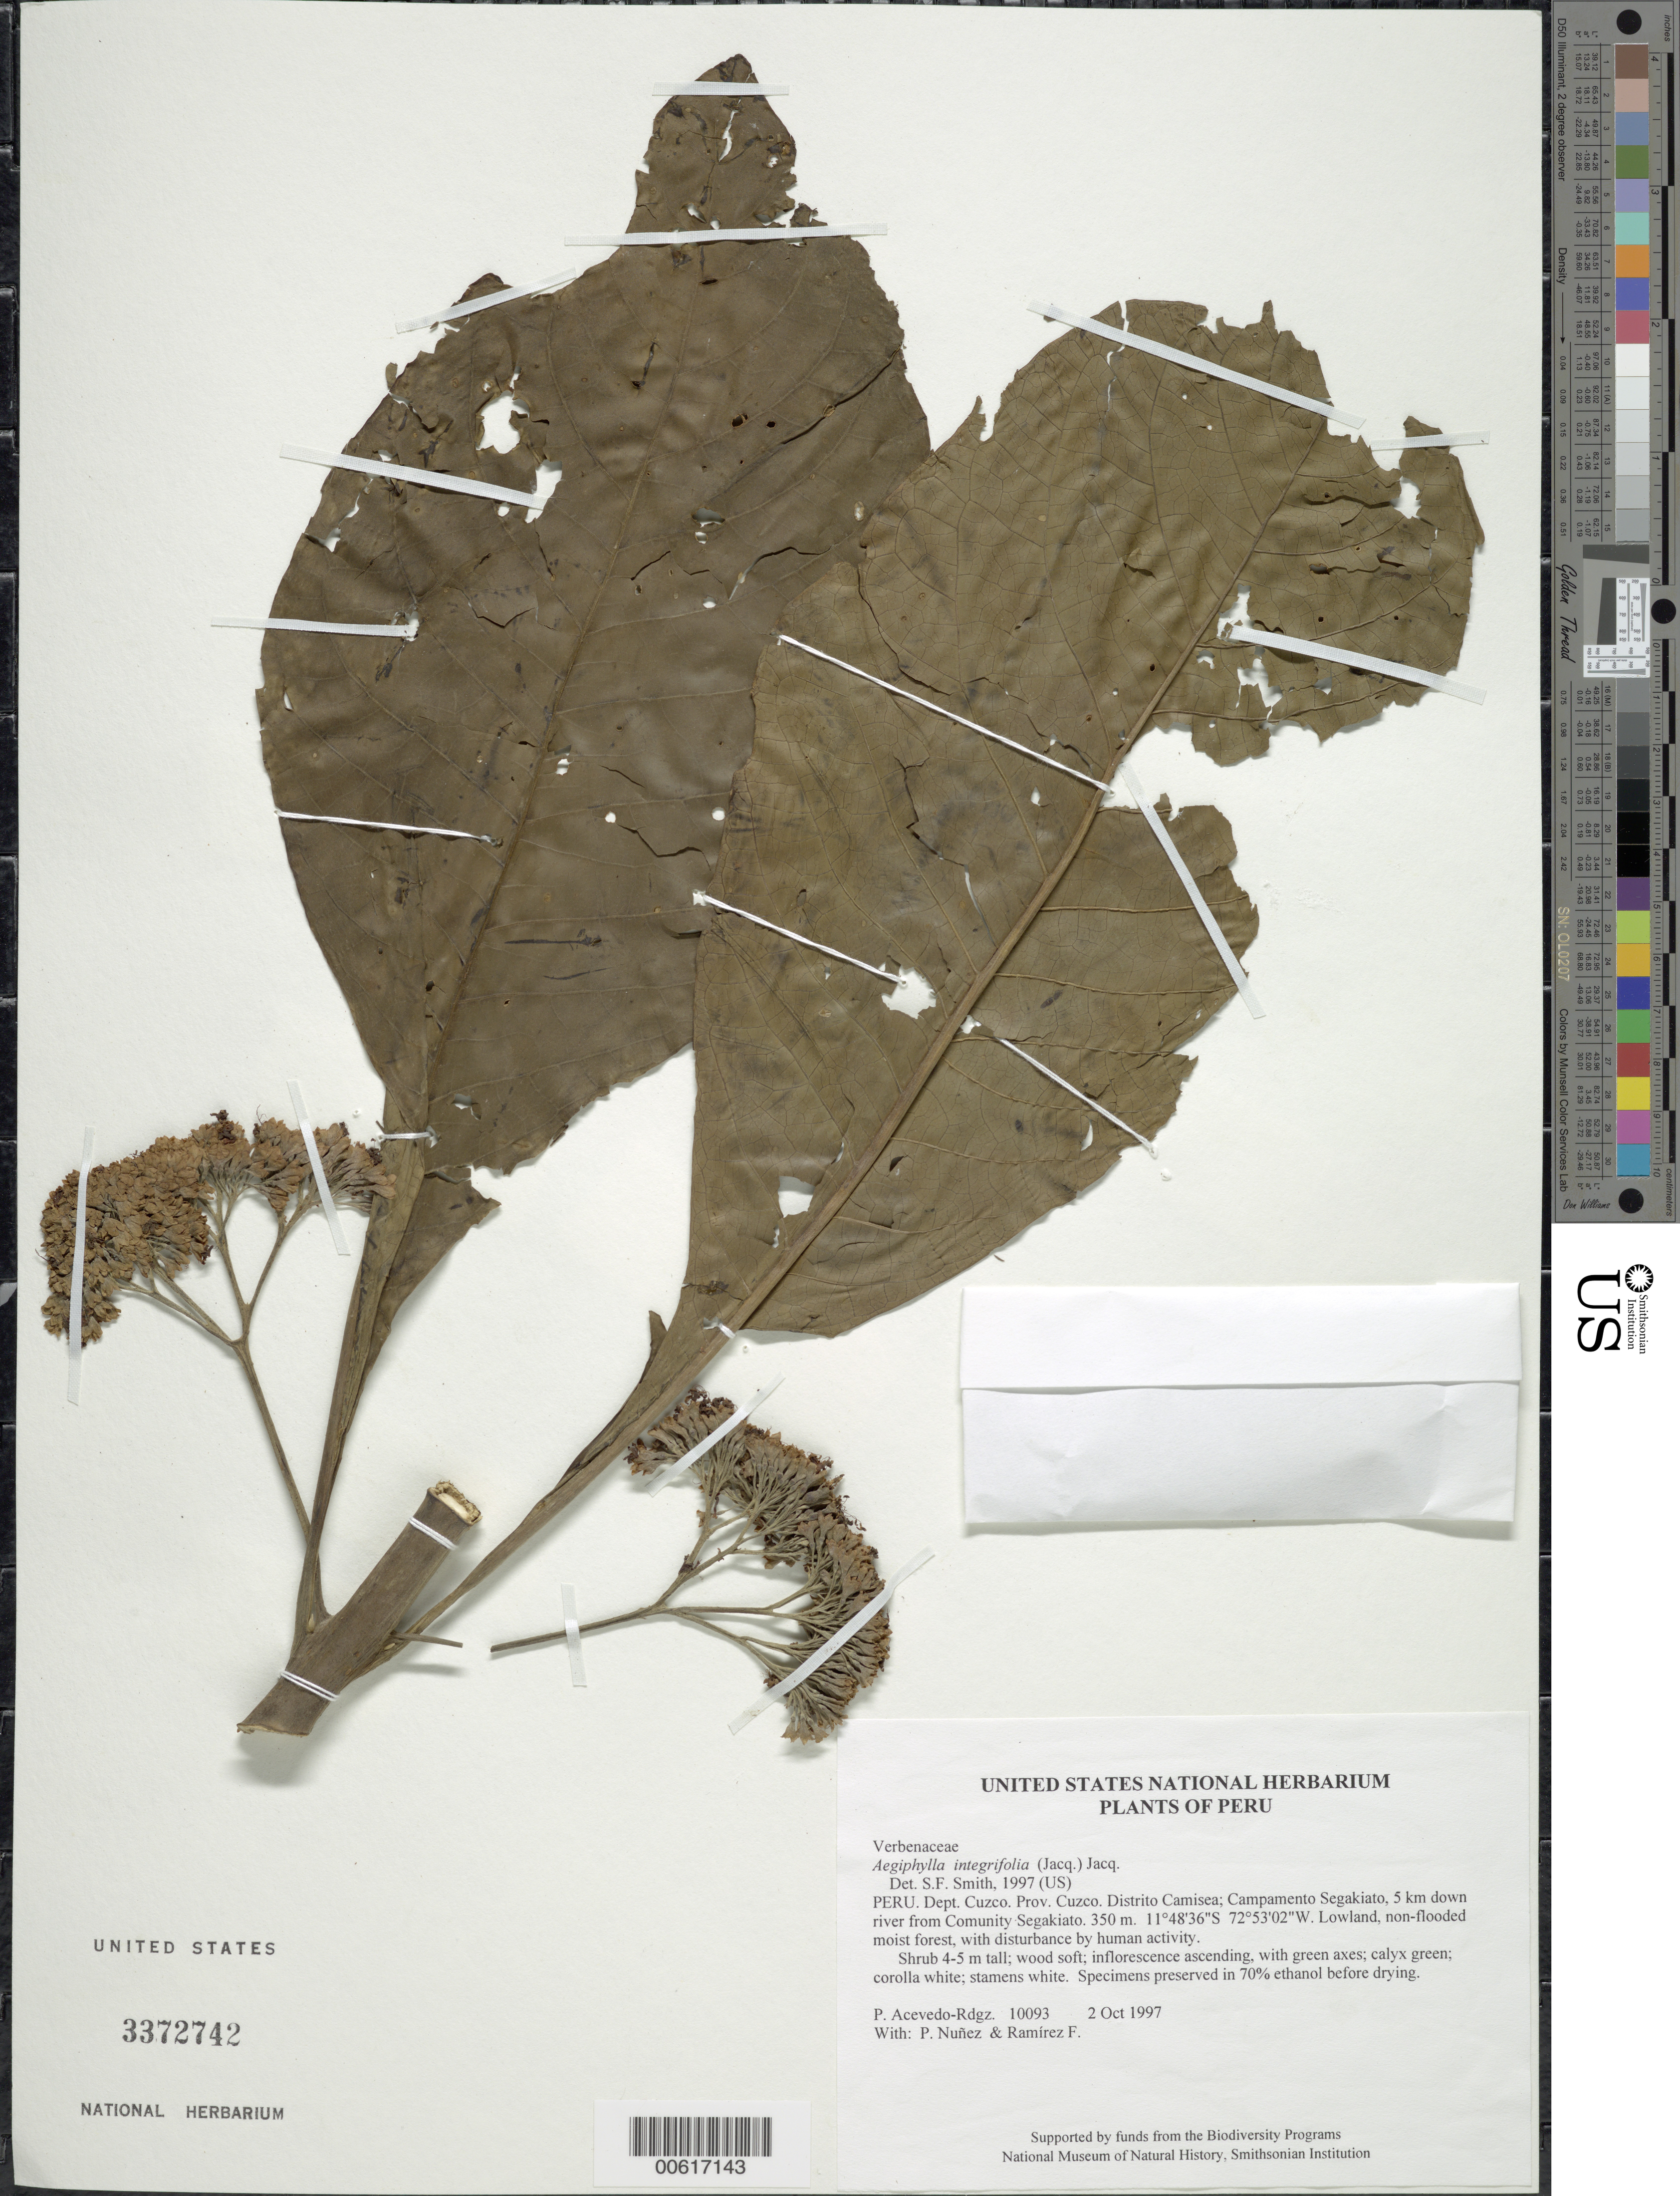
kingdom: Plantae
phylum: Tracheophyta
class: Magnoliopsida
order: Lamiales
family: Lamiaceae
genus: Aegiphila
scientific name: Aegiphila integrifolia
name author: (Jacq.) B.D. Jacks.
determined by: Smith, Stephen F., (US), NMNH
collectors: P. Acevedo-Rodr., P. Nuñez V. & F. Ramirez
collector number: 10093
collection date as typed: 02 Oct 1997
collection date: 1997-10-02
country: Peru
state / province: Cusco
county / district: Cusco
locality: Distrito Camisea; Campamento Segakiato, 5 km down river from Comunity Segakiato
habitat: Lowland, non-flooded moist forest, with disturbance by human activity.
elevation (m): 350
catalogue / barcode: US 3372742